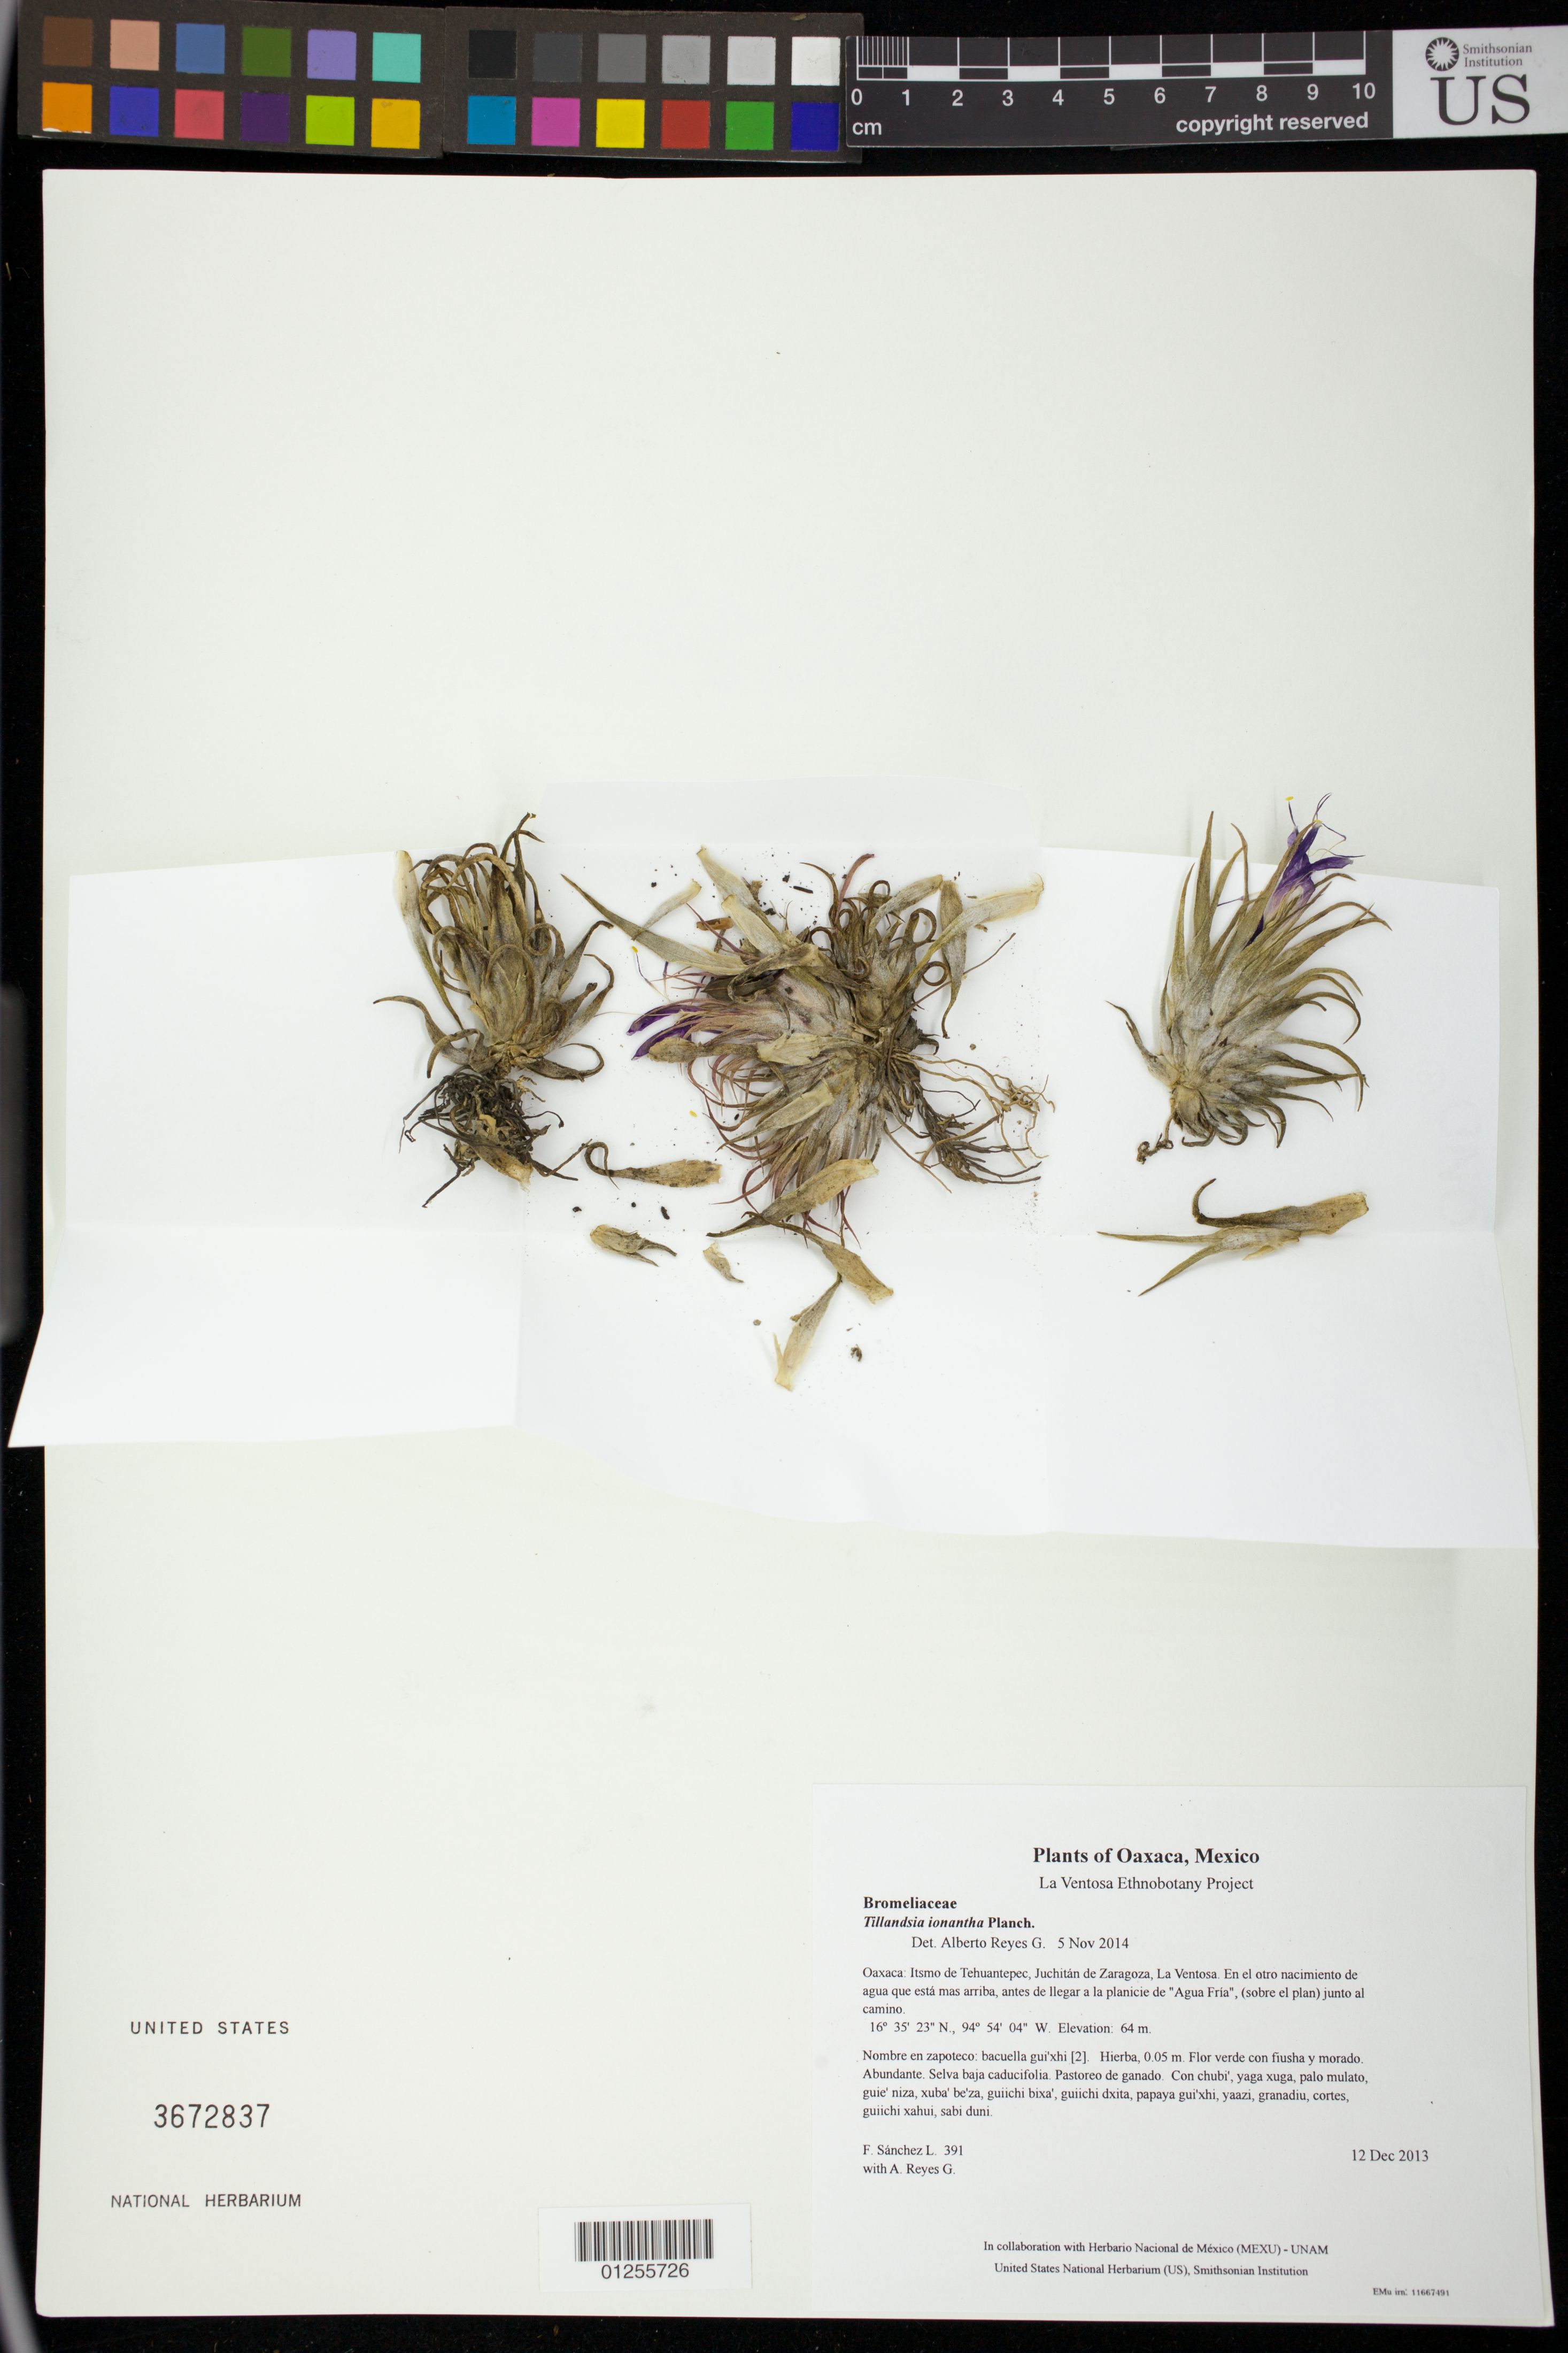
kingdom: Plantae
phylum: Tracheophyta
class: Liliopsida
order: Poales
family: Bromeliaceae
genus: Tillandsia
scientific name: Tillandsia ionantha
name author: Planch.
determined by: Reyes García, A.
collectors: F. Sánchez L. & A. Reyes G.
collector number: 391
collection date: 2013-12-12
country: Mexico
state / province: Oaxaca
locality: Itsmo de Tehuantepec, Juchitán de Zaragoza, La Ventosa. En el otro nacimiento de agua que está mas arriba, antes de llegar a la planicie de "Agua Fría", (sobre el plan) junto al camino.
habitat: Selva baja caducifolia. Pastoreo de ganado.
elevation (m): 64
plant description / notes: MEXU, US; Batuuba'. 0.05 m. Guie' naga' ne fiusha ne nagu. Stale.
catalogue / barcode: US 3672837